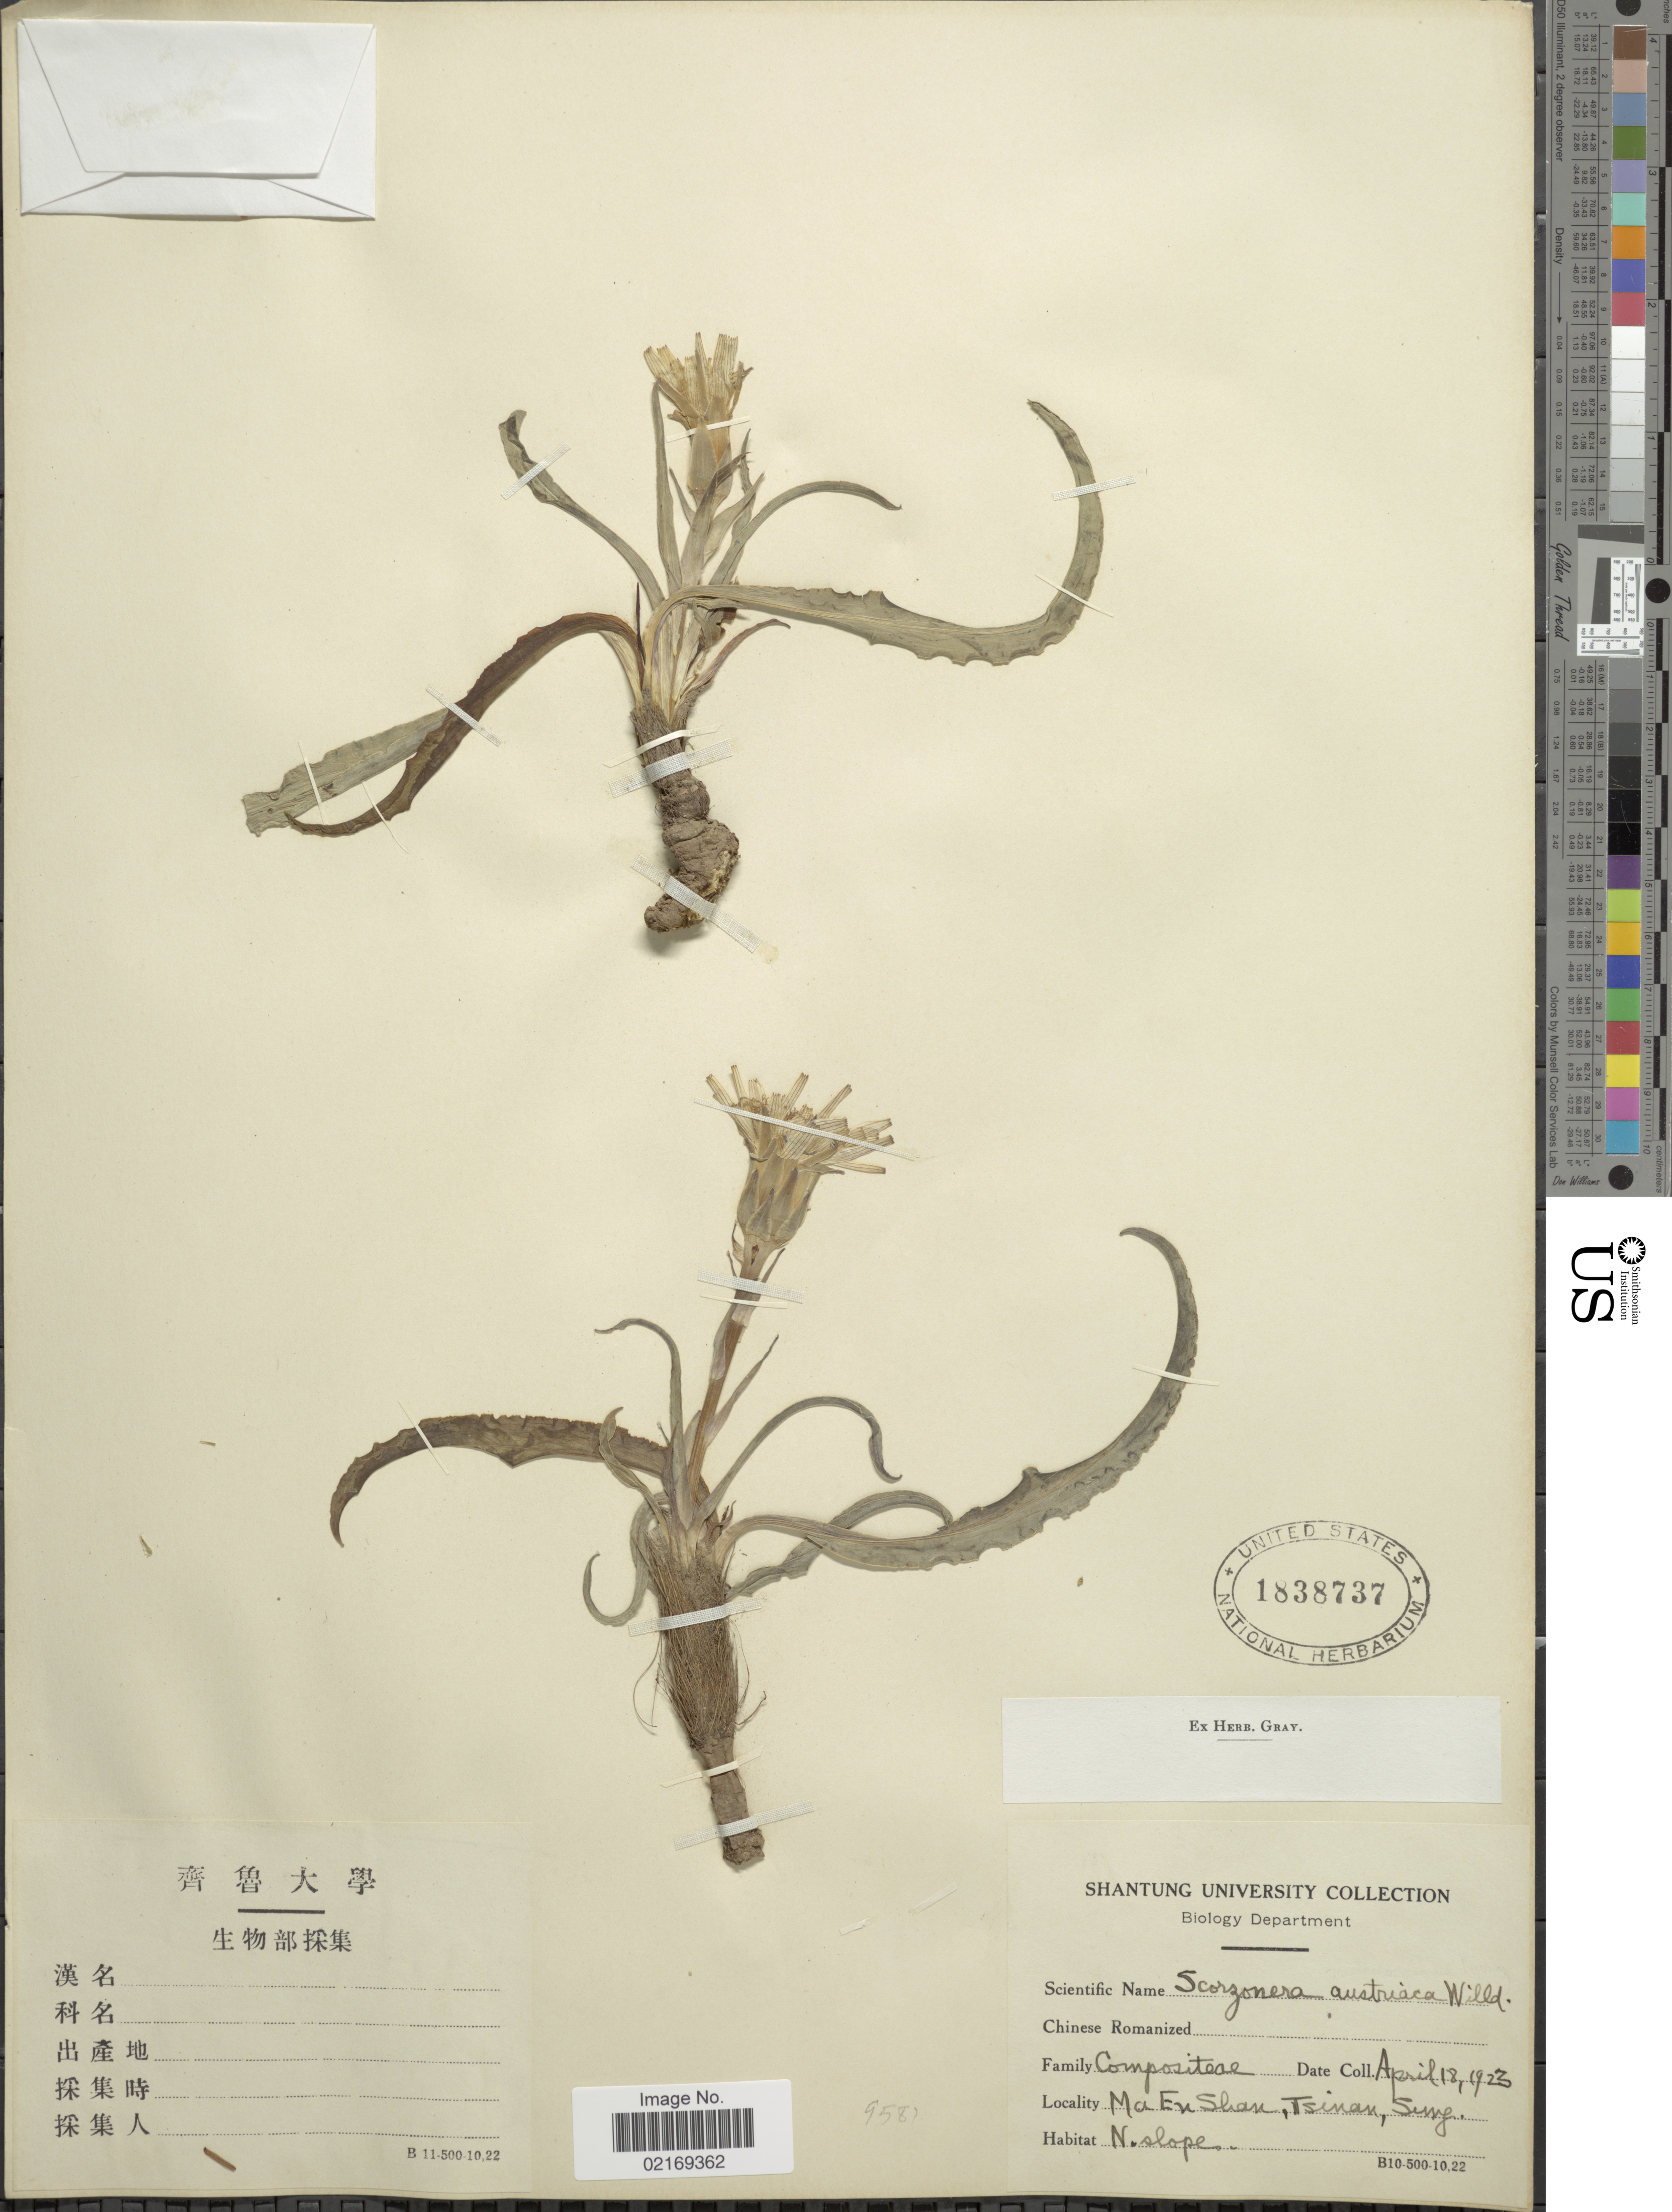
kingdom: Plantae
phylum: Tracheophyta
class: Magnoliopsida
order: Asterales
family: Asteraceae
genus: Scorzonera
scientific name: Scorzonera austriaca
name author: Willd.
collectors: Shantung University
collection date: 1923-04-18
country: China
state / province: Shandong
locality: Ma En Shan, Tsinan, Sing, N. slope. [interpreted]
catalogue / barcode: US 1838737